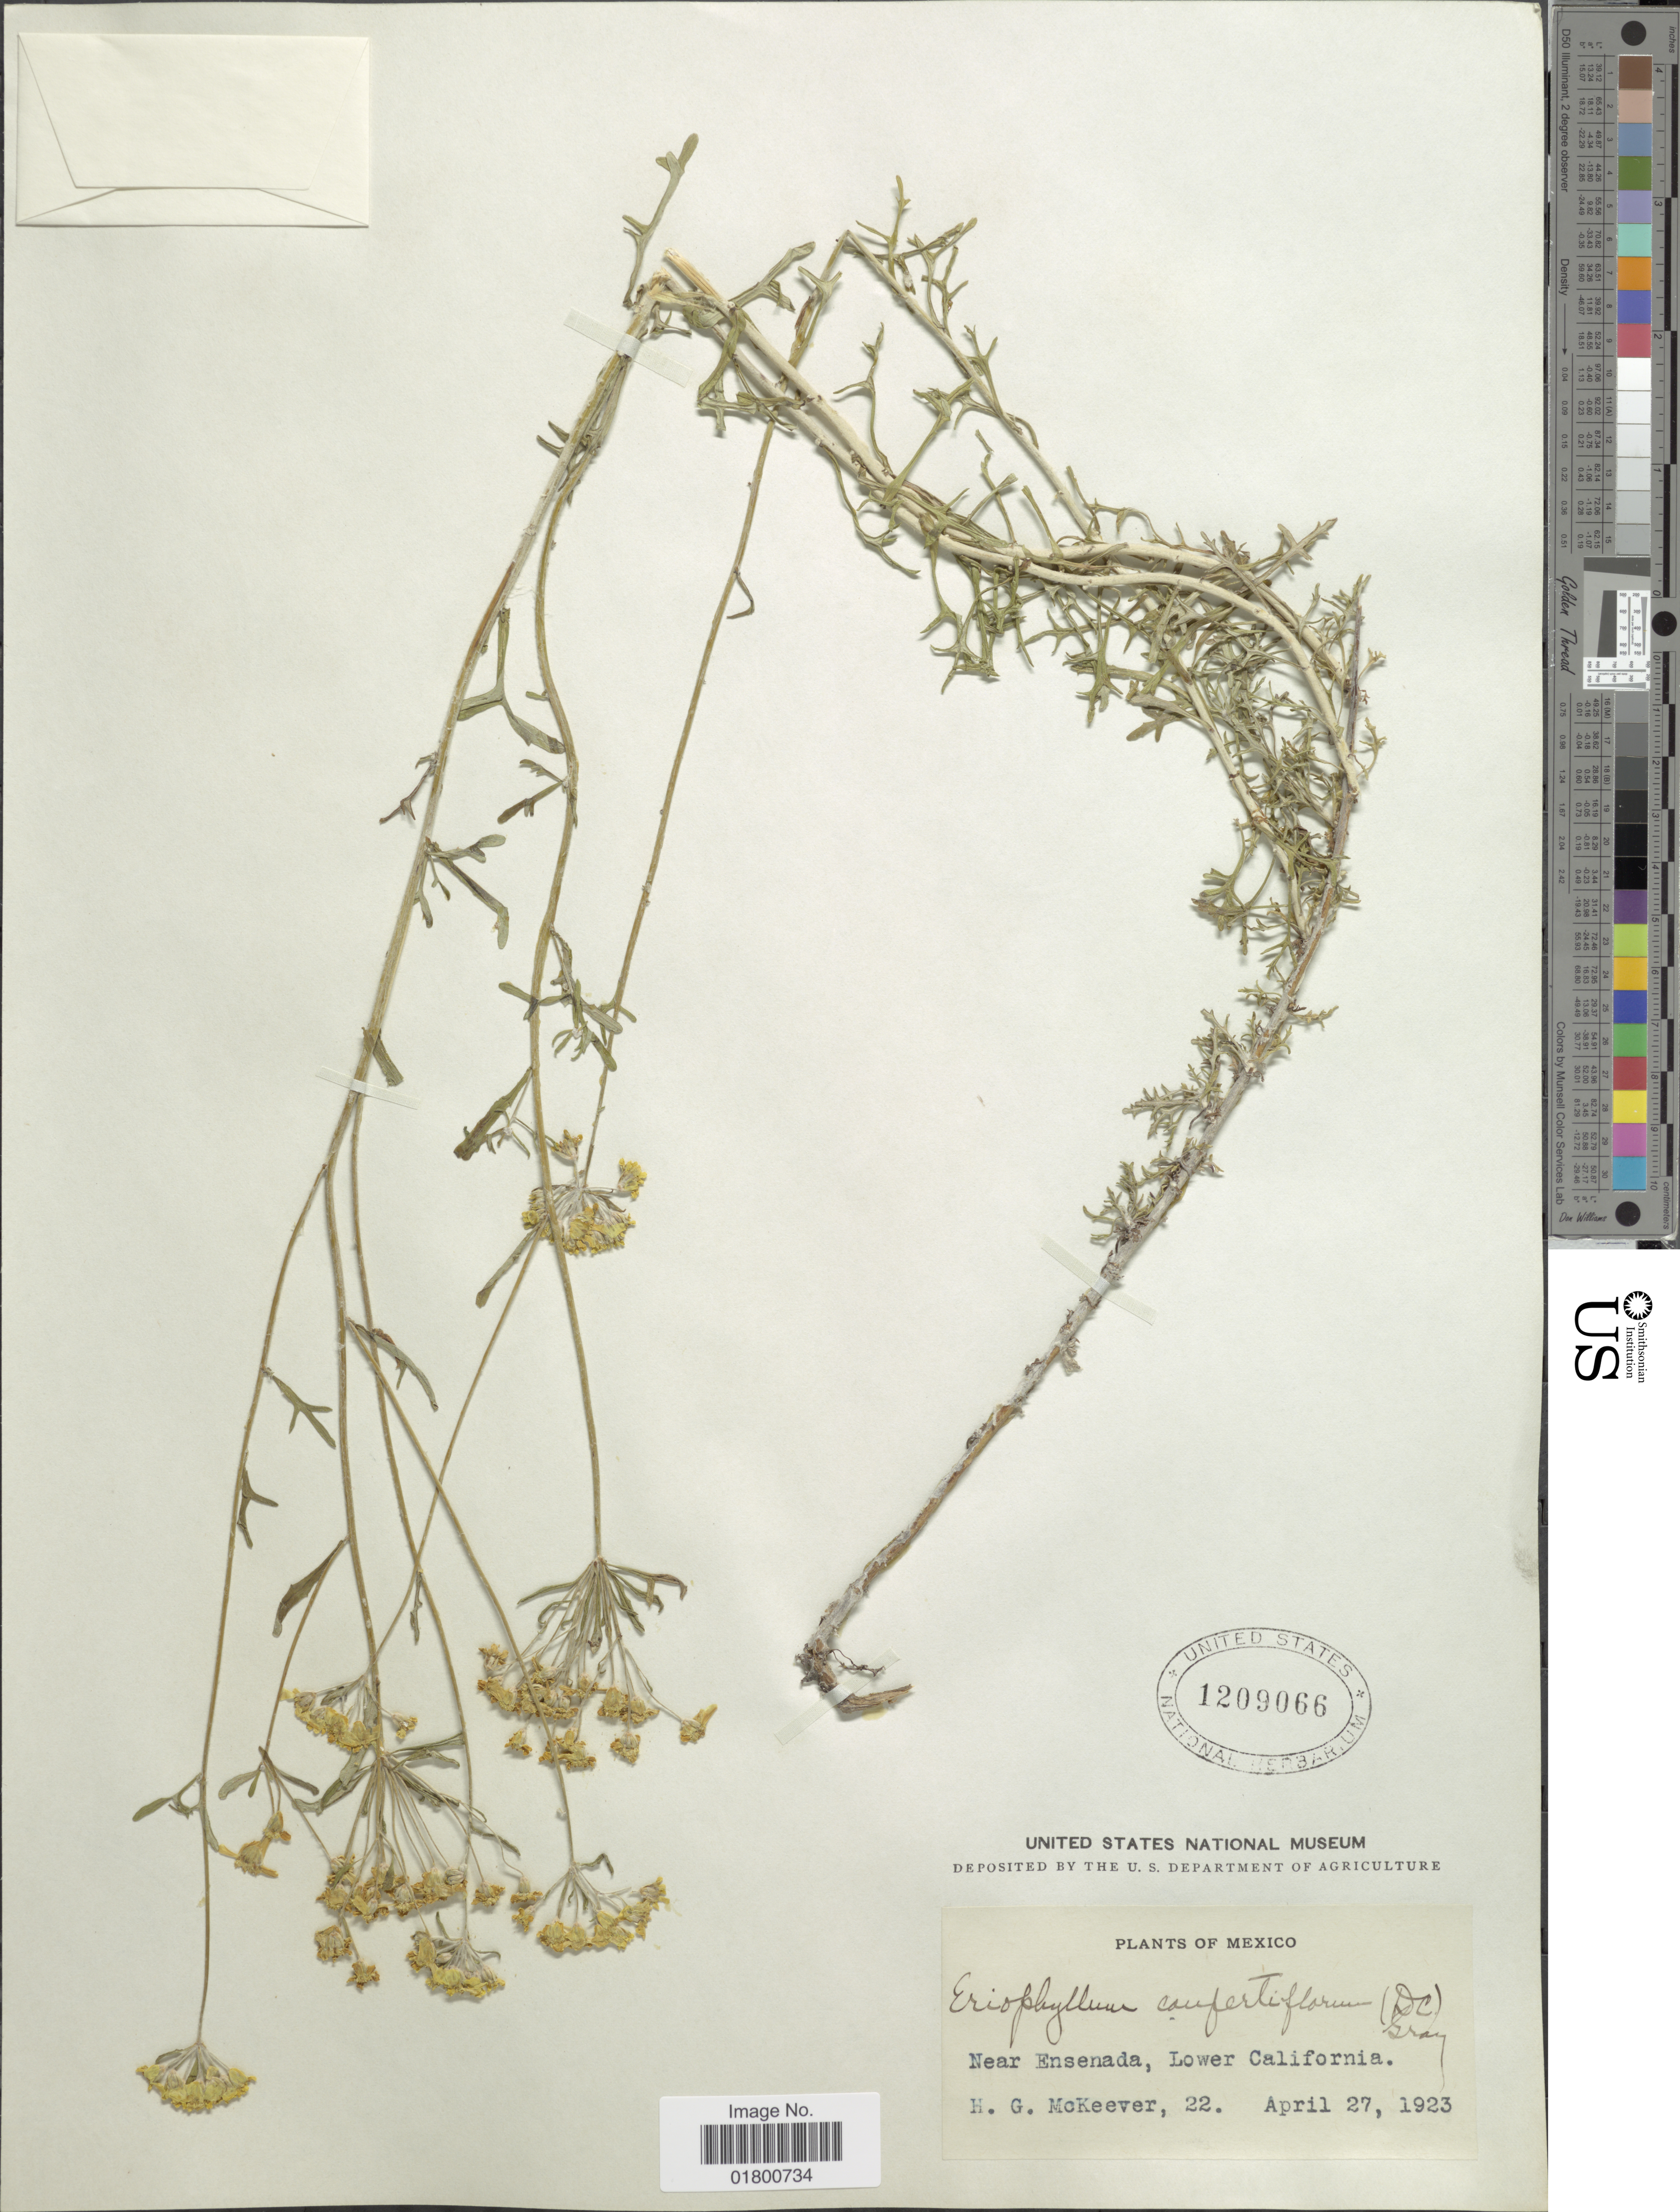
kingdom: Plantae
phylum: Tracheophyta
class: Magnoliopsida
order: Asterales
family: Asteraceae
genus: Eriophyllum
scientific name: Eriophyllum confertiflorum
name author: (DC.) A. Gray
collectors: H. McKeever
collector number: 22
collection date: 1923-04-27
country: Mexico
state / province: Baja California Sur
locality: Near Ensenada, Lower California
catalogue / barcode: US 1209066